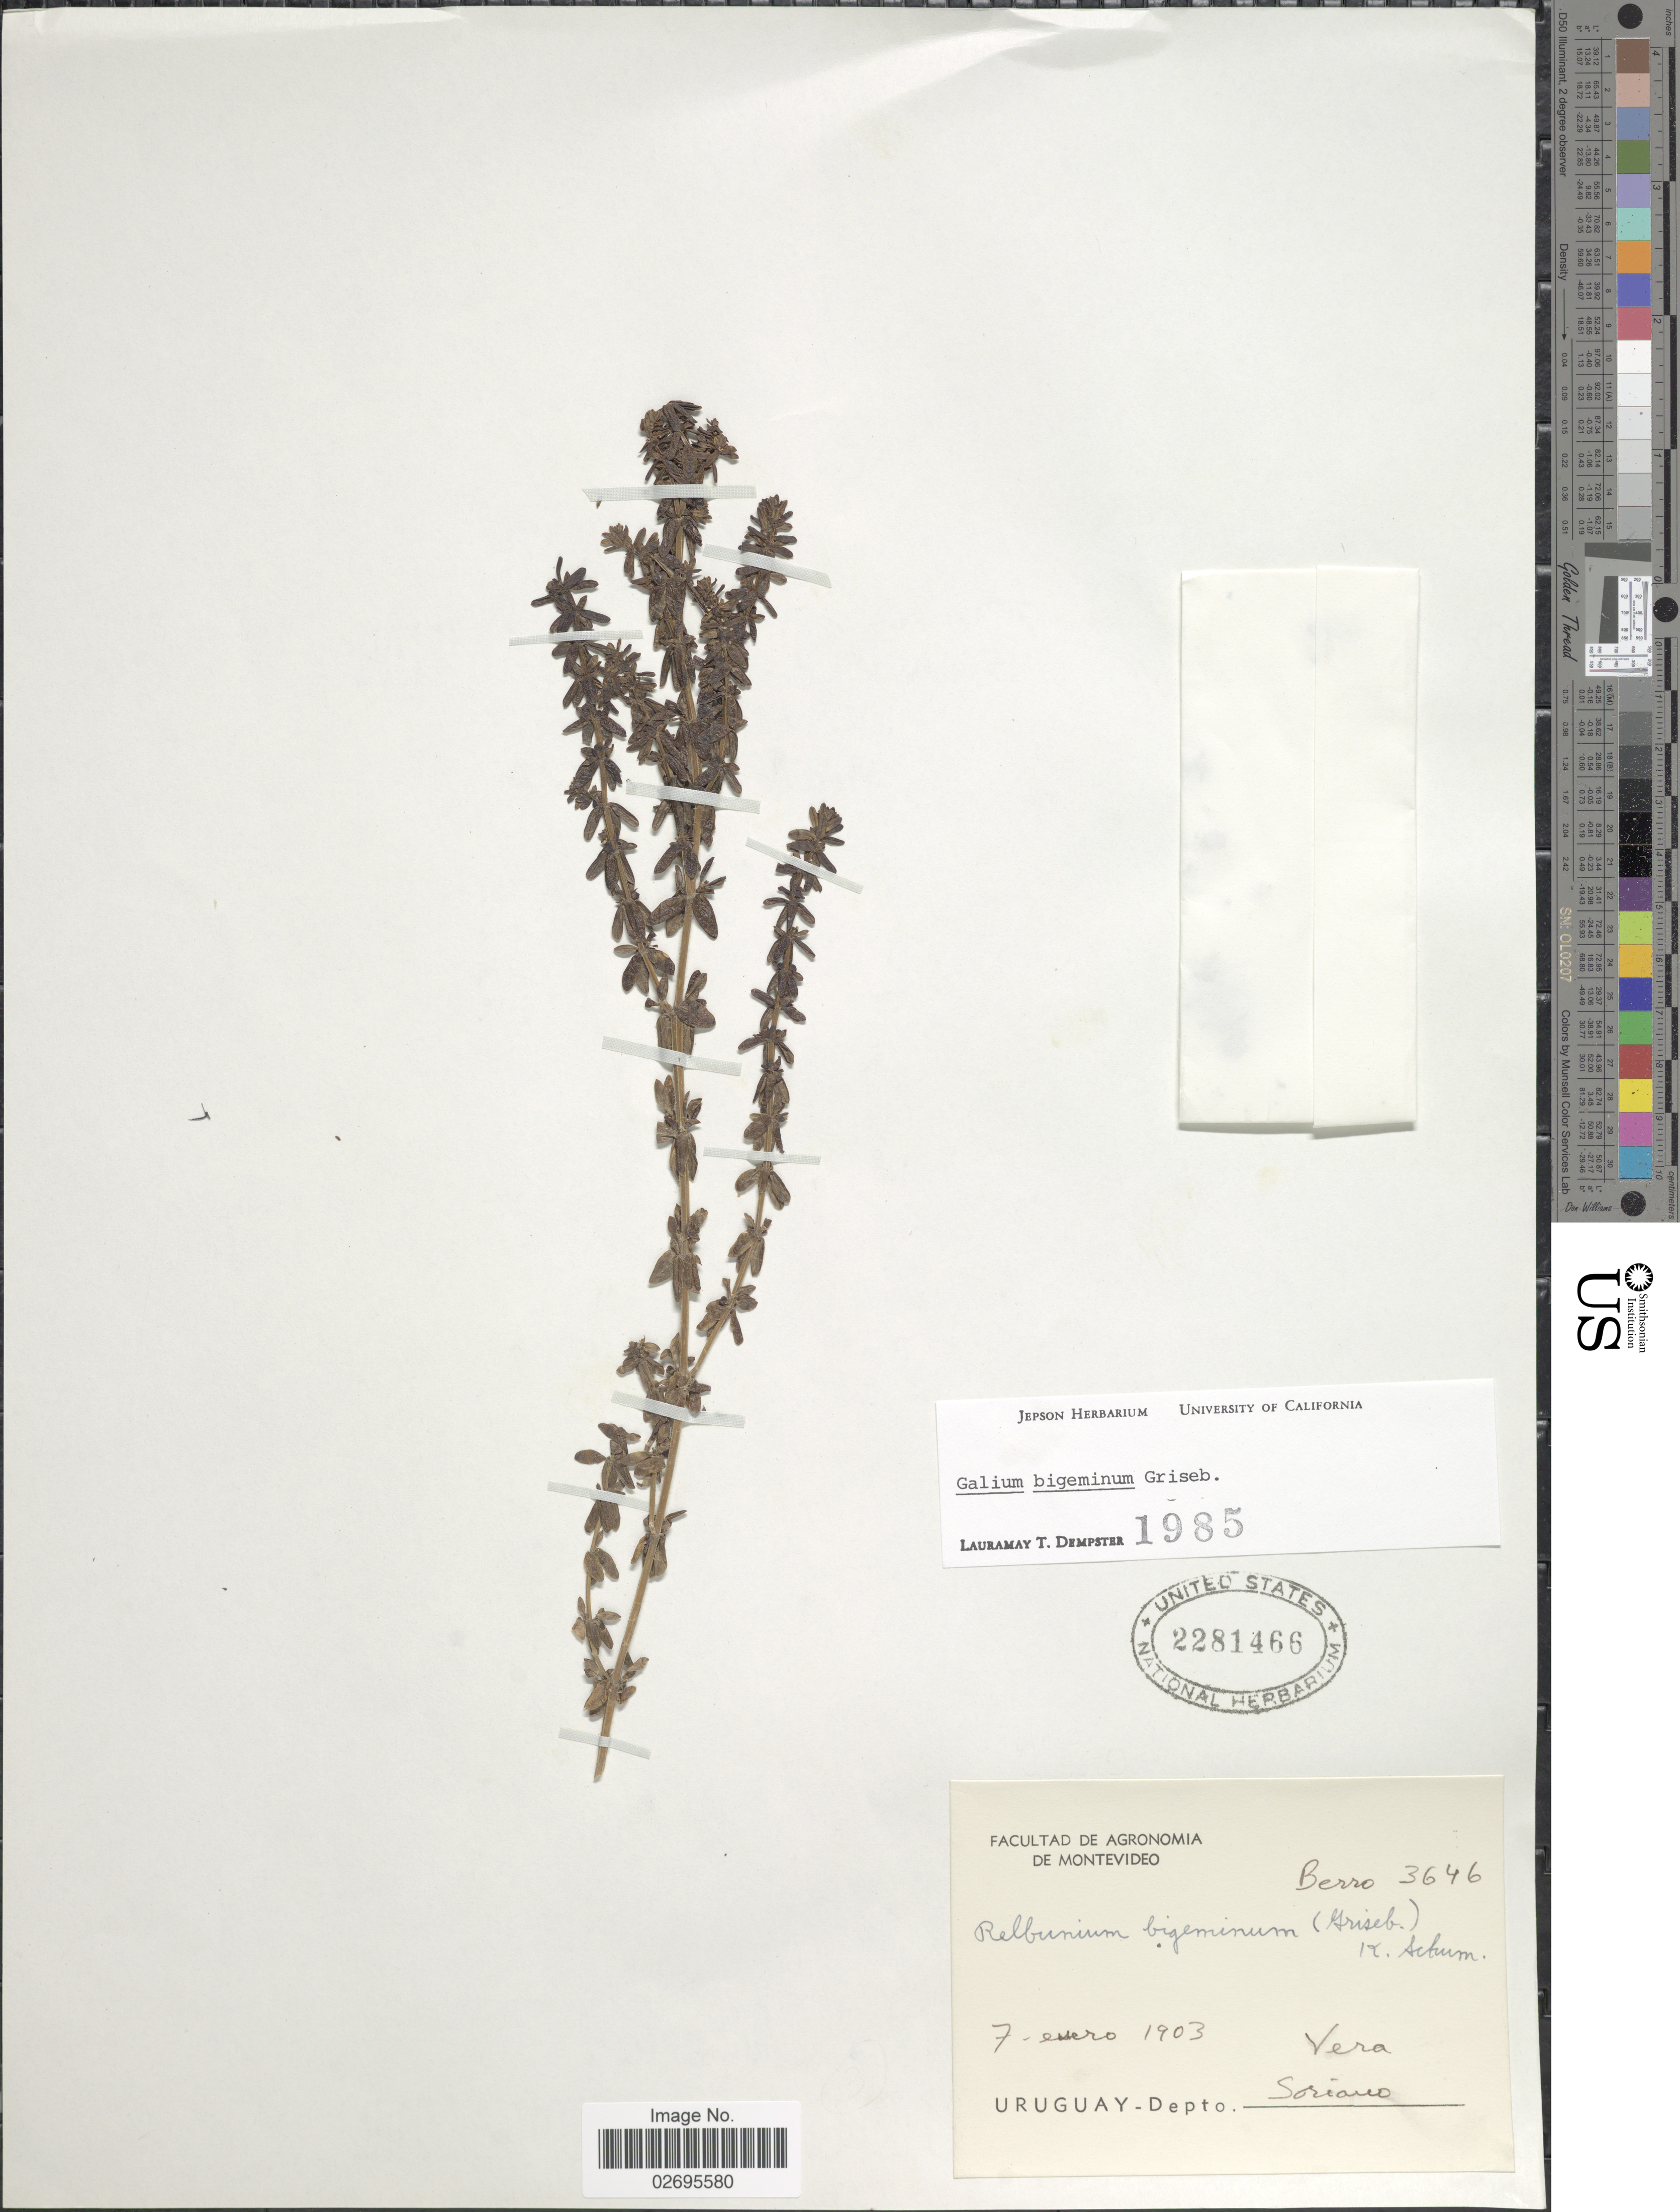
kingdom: Plantae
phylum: Tracheophyta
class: Magnoliopsida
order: Gentianales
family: Rubiaceae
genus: Galium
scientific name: Galium bigeminum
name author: Griseb.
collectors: Berro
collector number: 3646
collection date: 1903-01-07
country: Uruguay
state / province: Soriano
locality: Vera, Depto. Soriano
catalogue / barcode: US 2281466